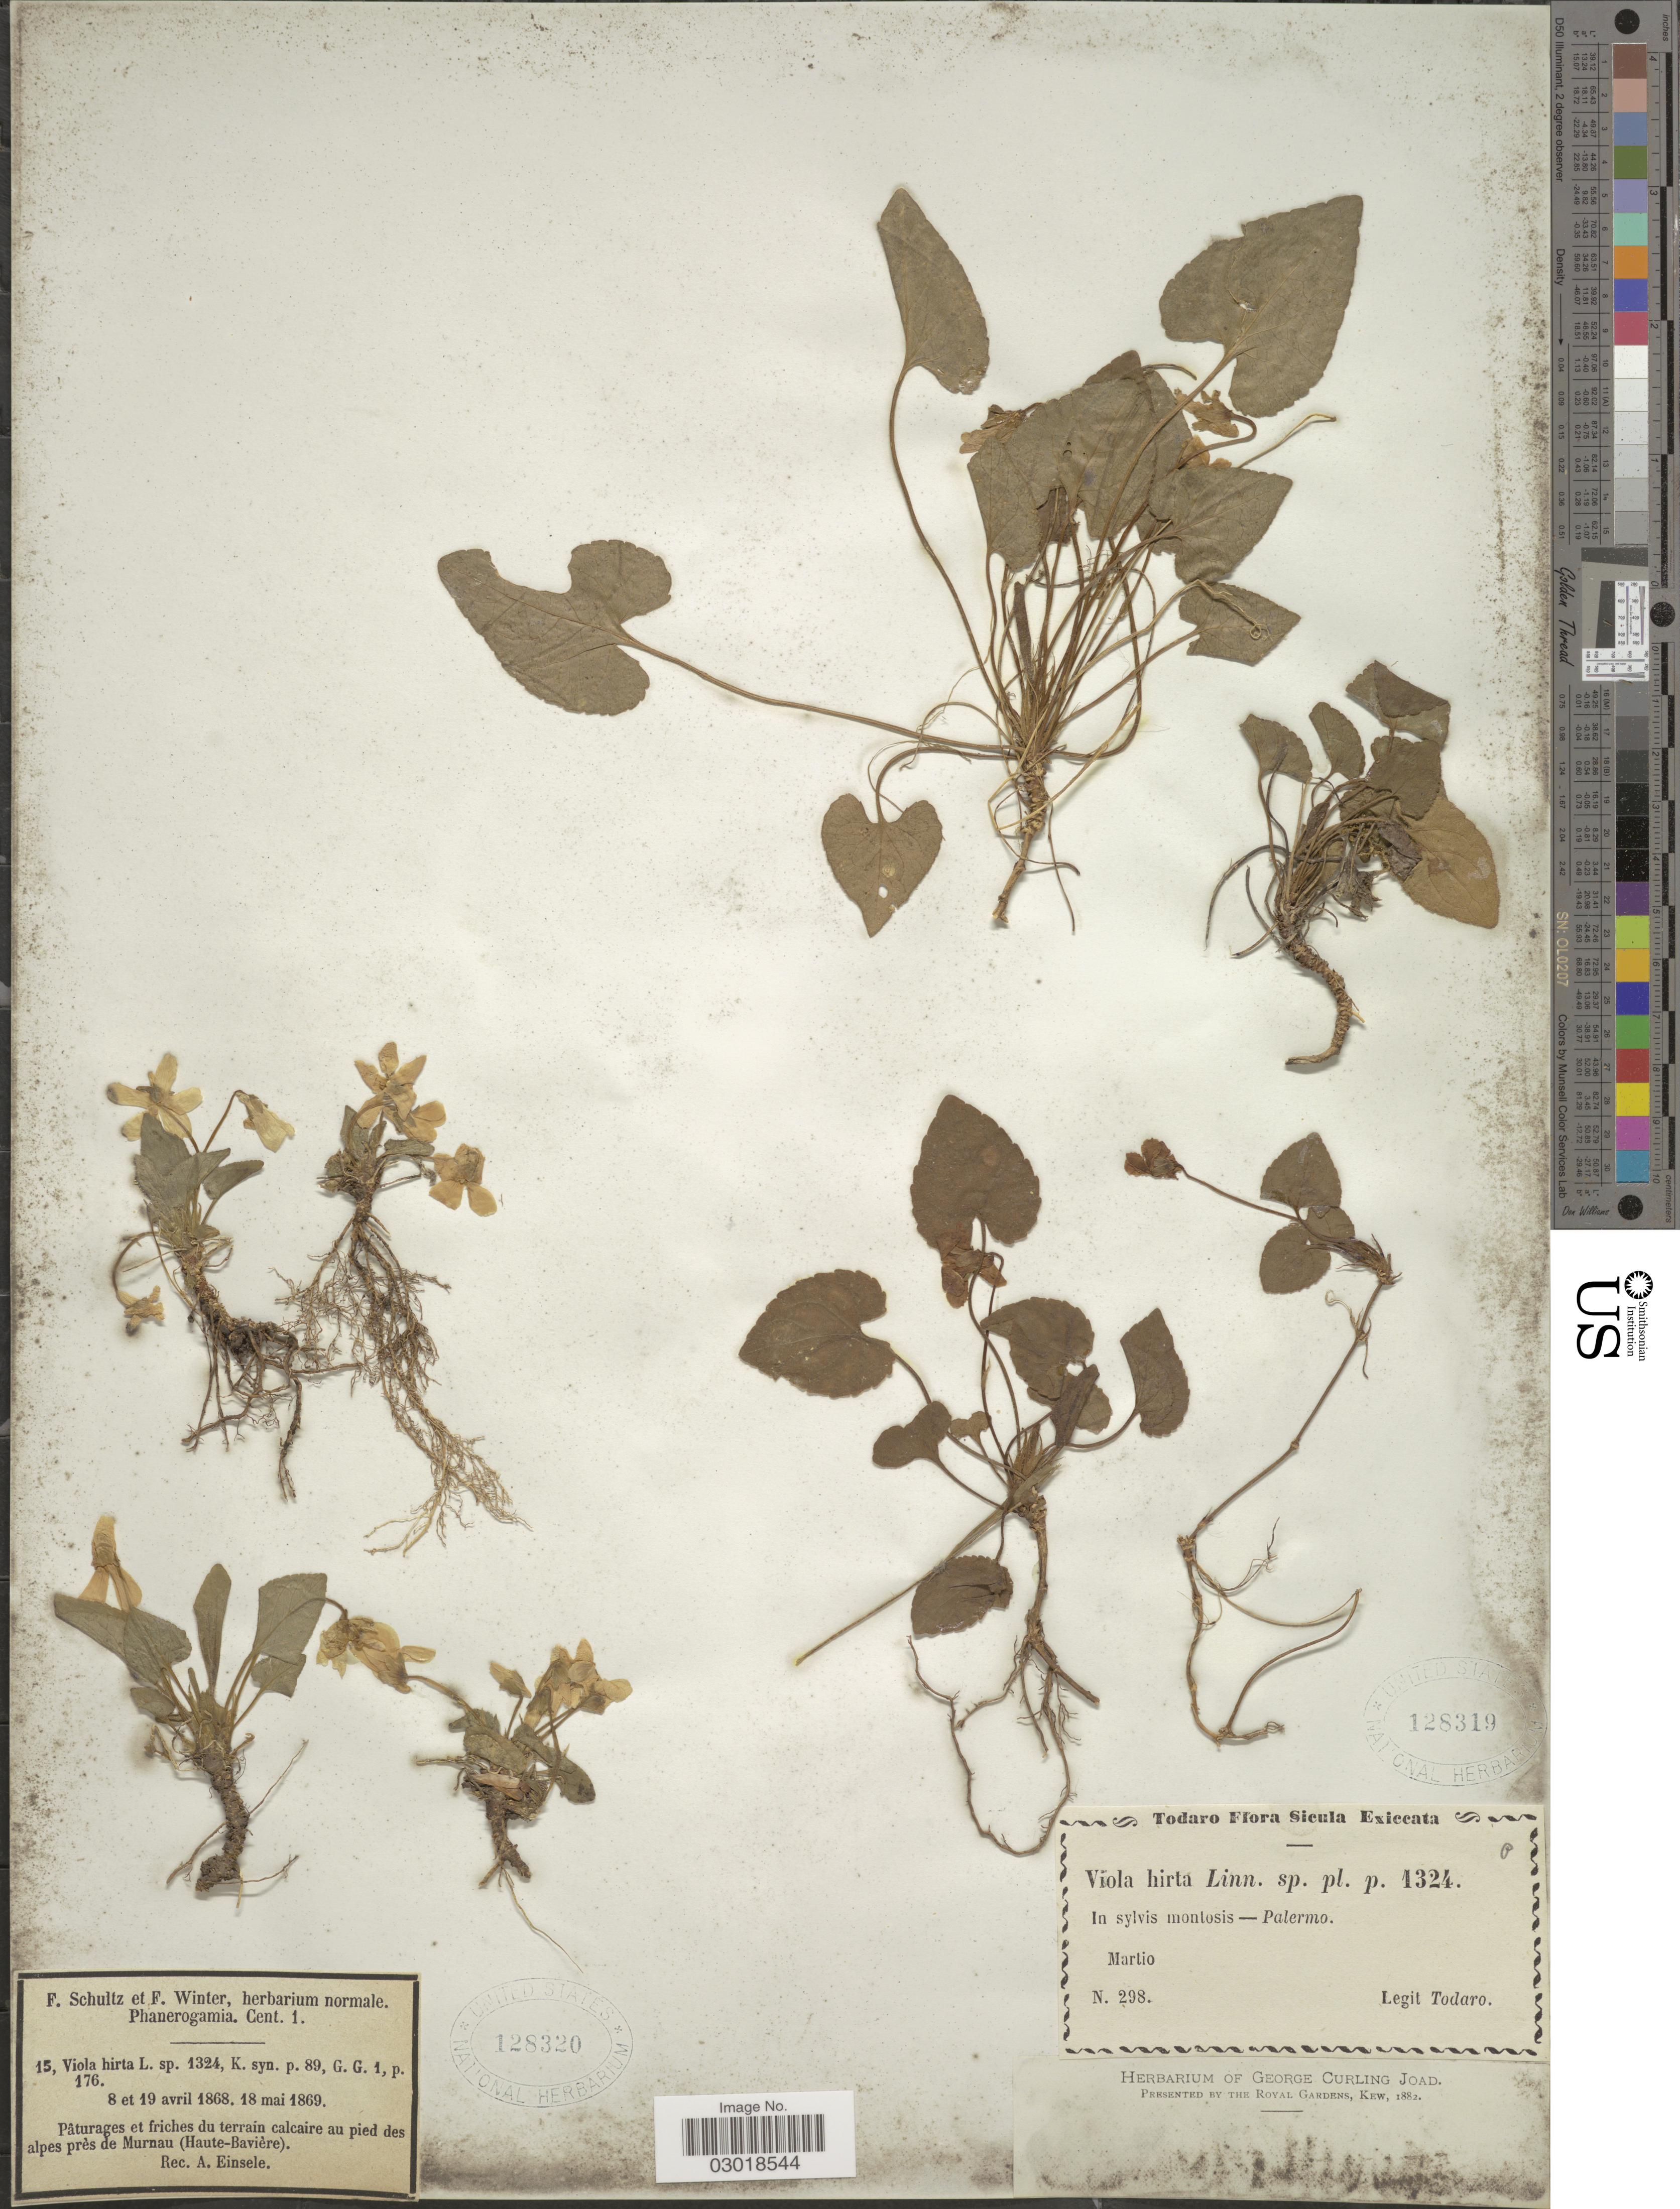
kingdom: Plantae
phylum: Tracheophyta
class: Magnoliopsida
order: Malpighiales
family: Violaceae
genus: Viola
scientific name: Viola hirta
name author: L.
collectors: A. Einsele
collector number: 15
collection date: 1868-04-08/1869-05-18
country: Germany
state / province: Bayern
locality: Pâturages et friches du terrain calcaire au pied des alpes près de Murnau (Haute-Bavière).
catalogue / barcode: US 128320